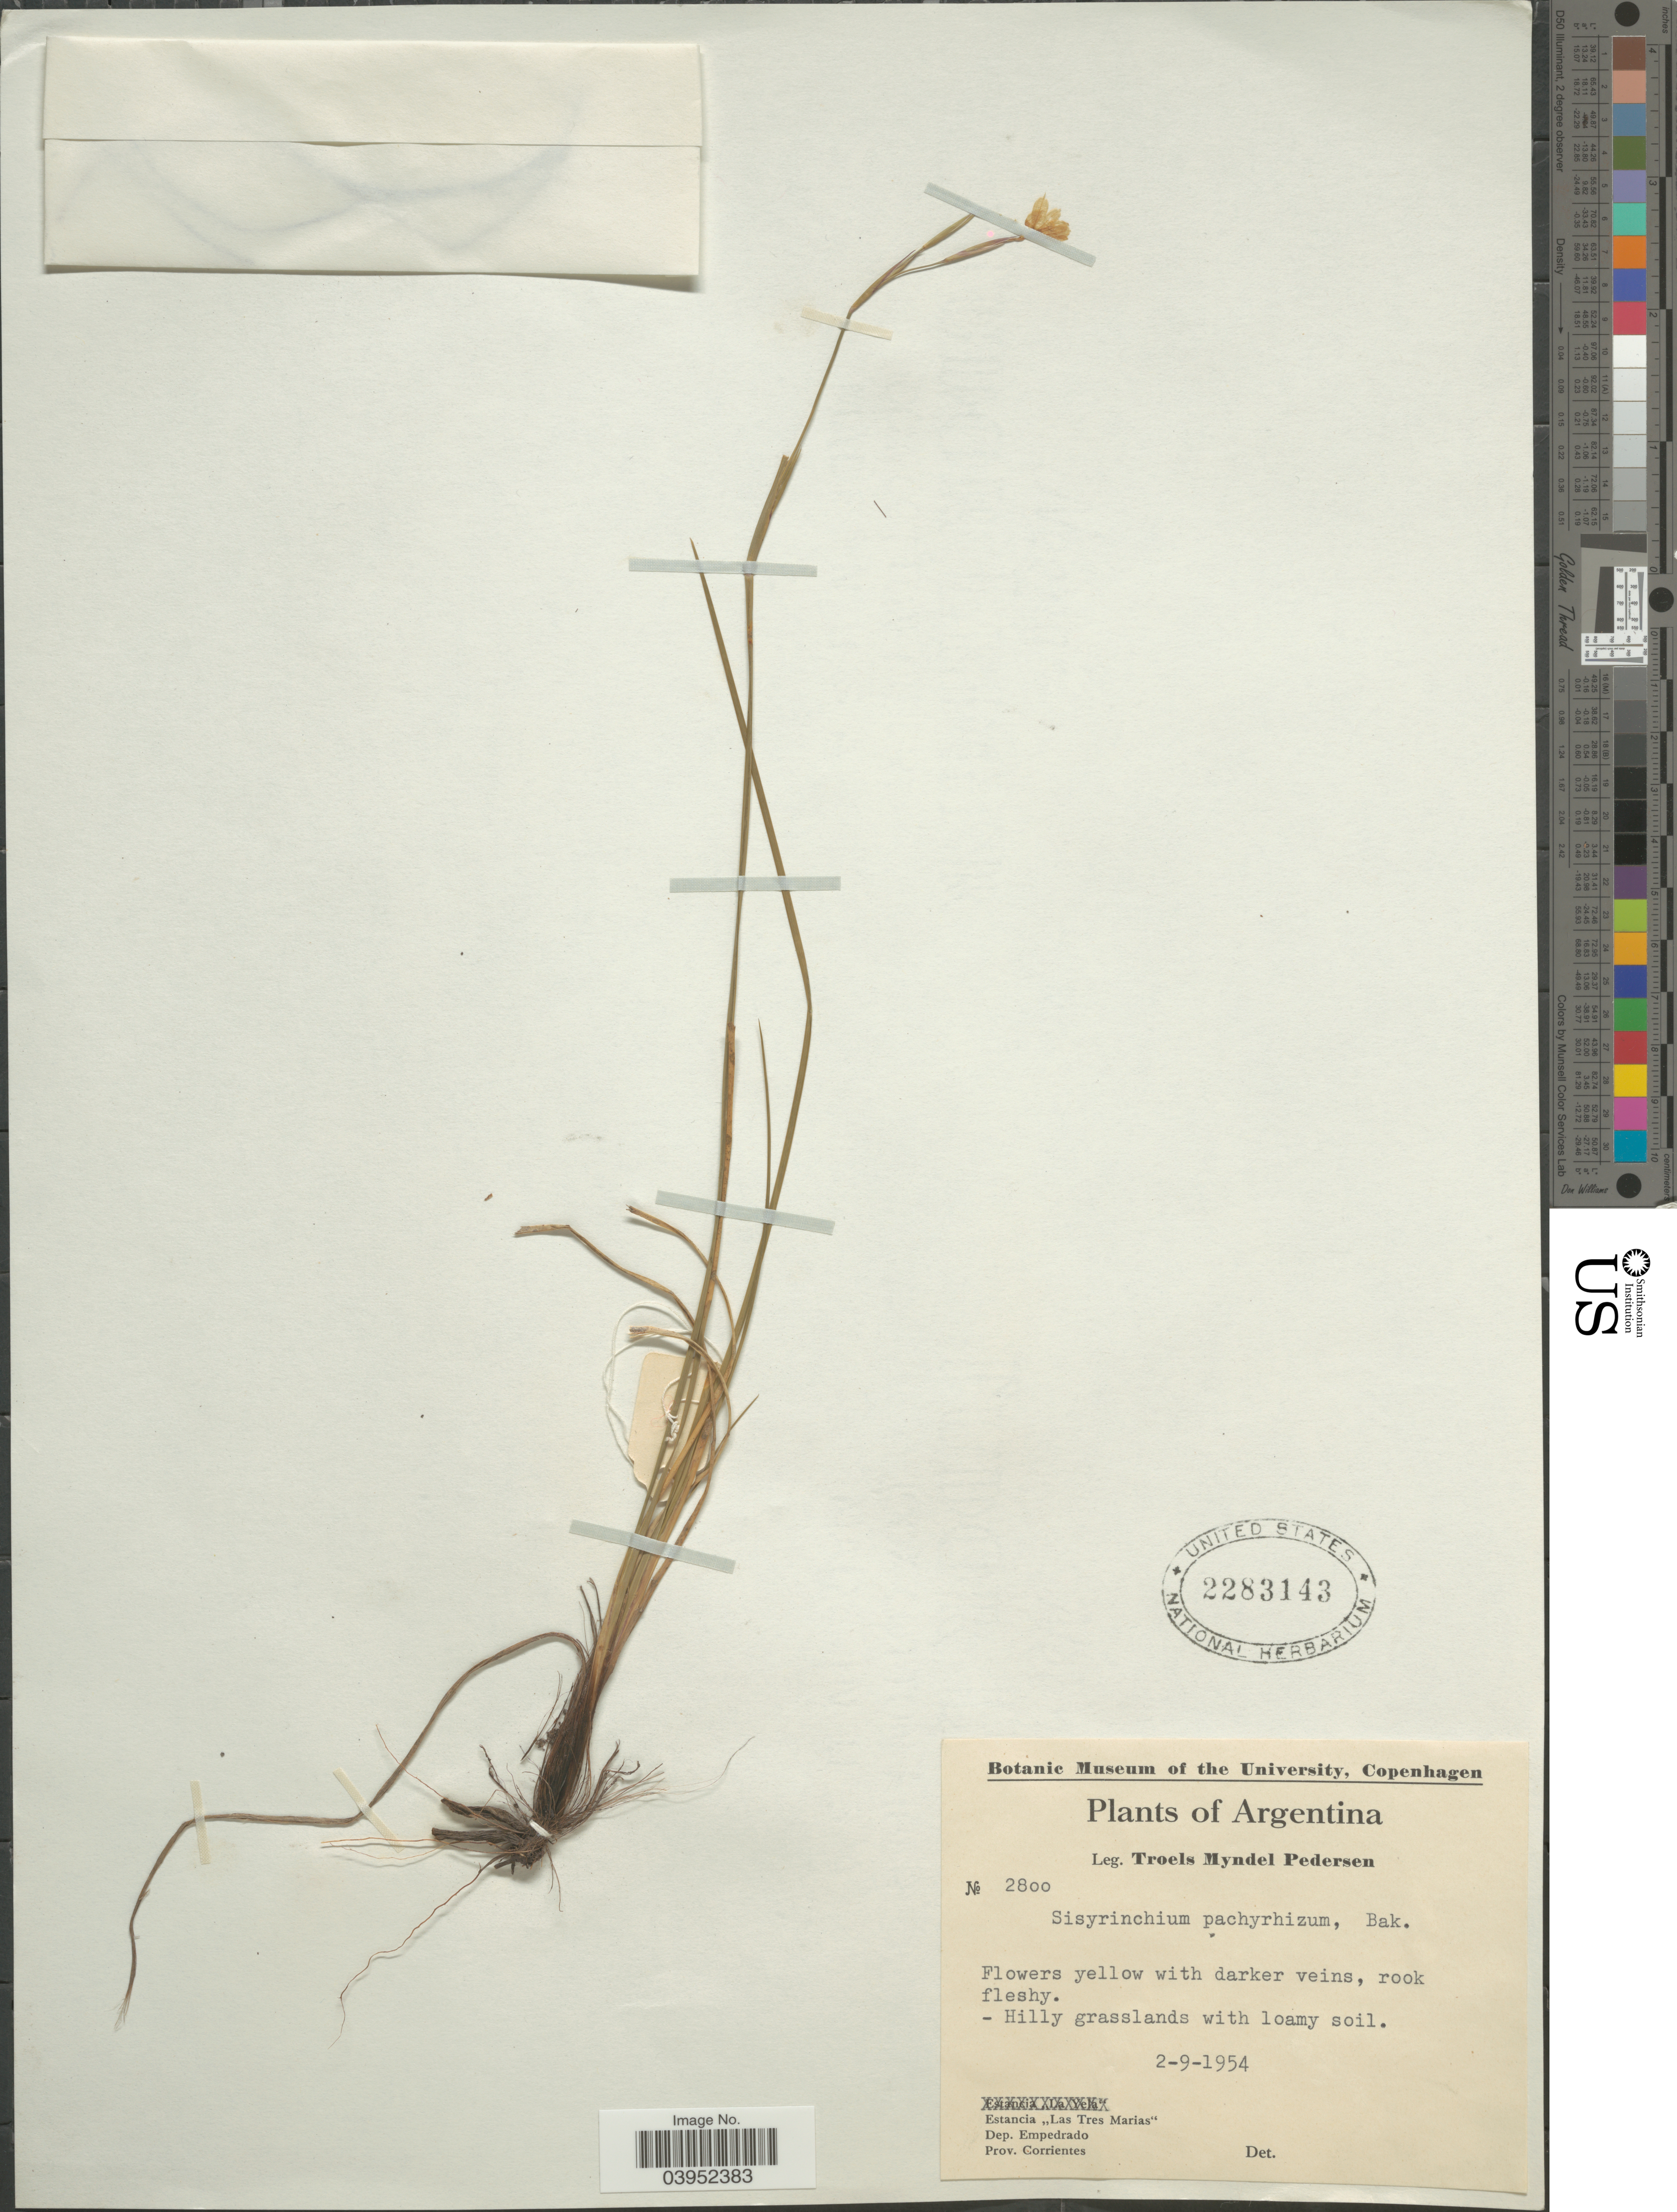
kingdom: Plantae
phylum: Tracheophyta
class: Liliopsida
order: Asparagales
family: Iridaceae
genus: Sisyrinchium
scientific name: Sisyrinchium pachyrhizum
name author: Baker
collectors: T. Pederson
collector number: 2800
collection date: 1954-09-02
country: Argentina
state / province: Corrientes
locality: Estancia "Las Tres Marias". Dep. Empedrado.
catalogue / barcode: US 2283143